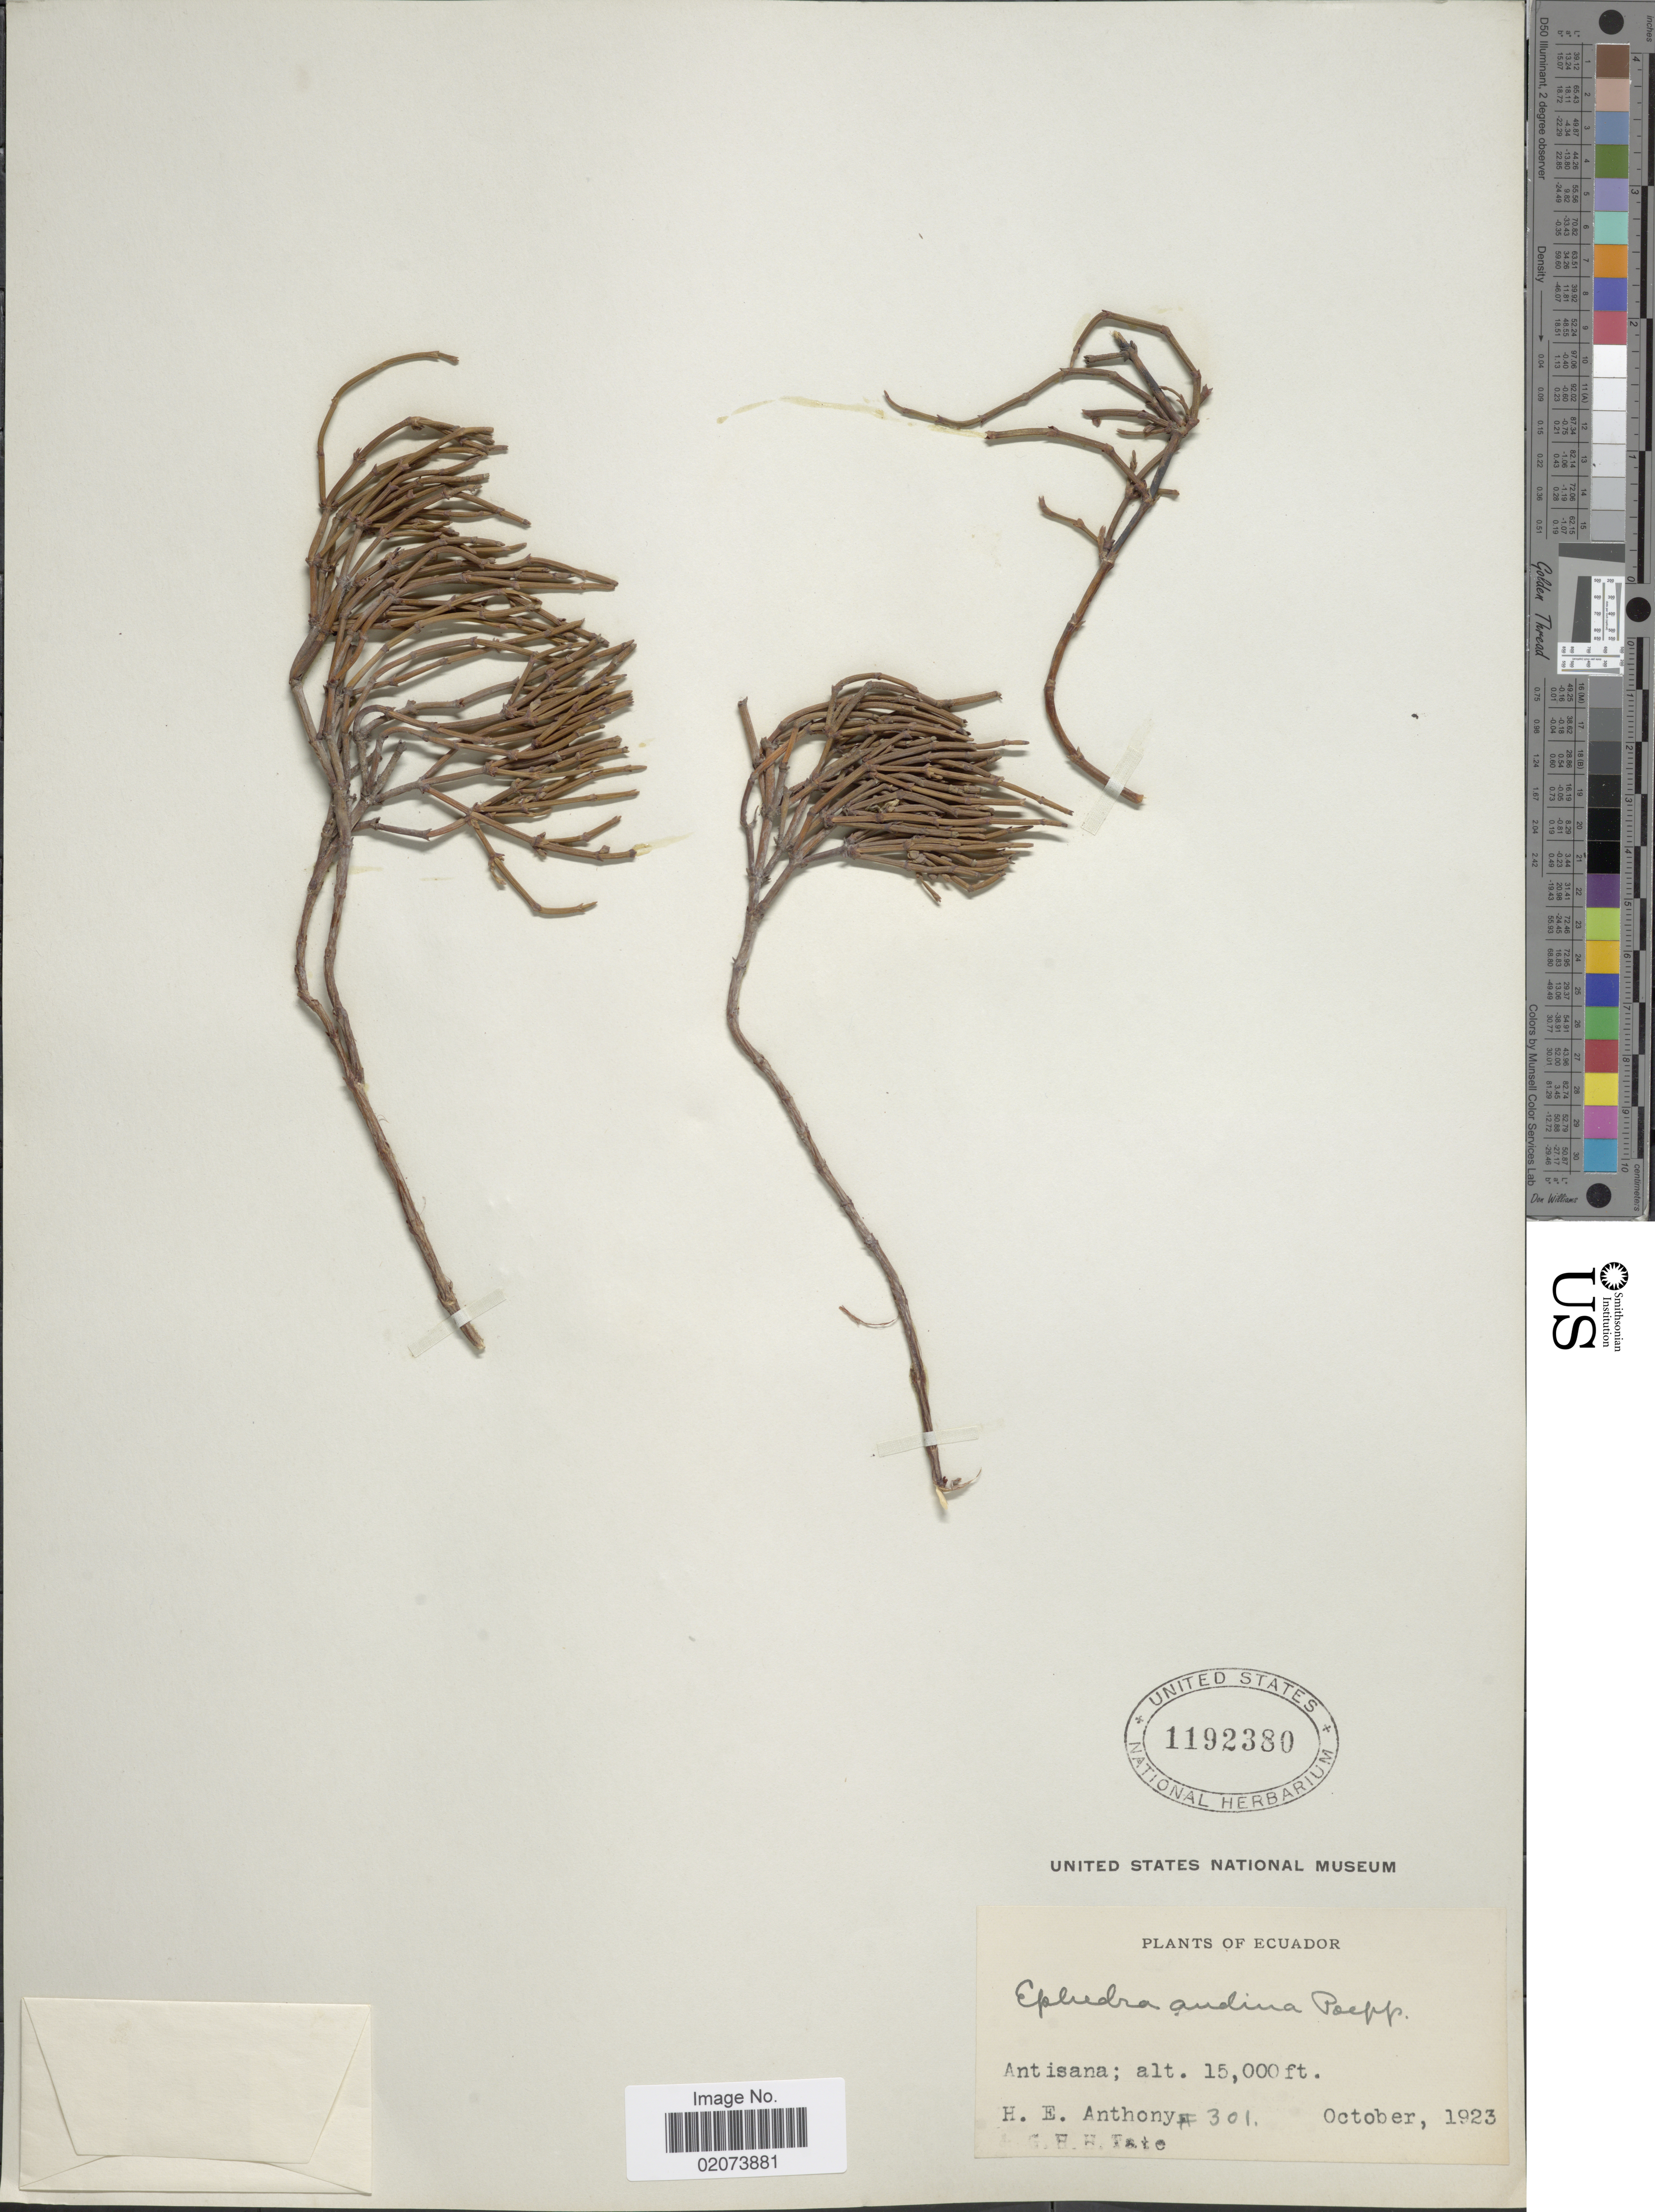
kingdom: Plantae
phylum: Tracheophyta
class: Gnetopsida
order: Ephedrales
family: Ephedraceae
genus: Ephedra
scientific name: Ephedra chilensis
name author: C. Presl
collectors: H. E. Anthony & G. Tate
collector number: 301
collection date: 1923-10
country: Ecuador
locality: Antisana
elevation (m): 4572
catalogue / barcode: US 1192380